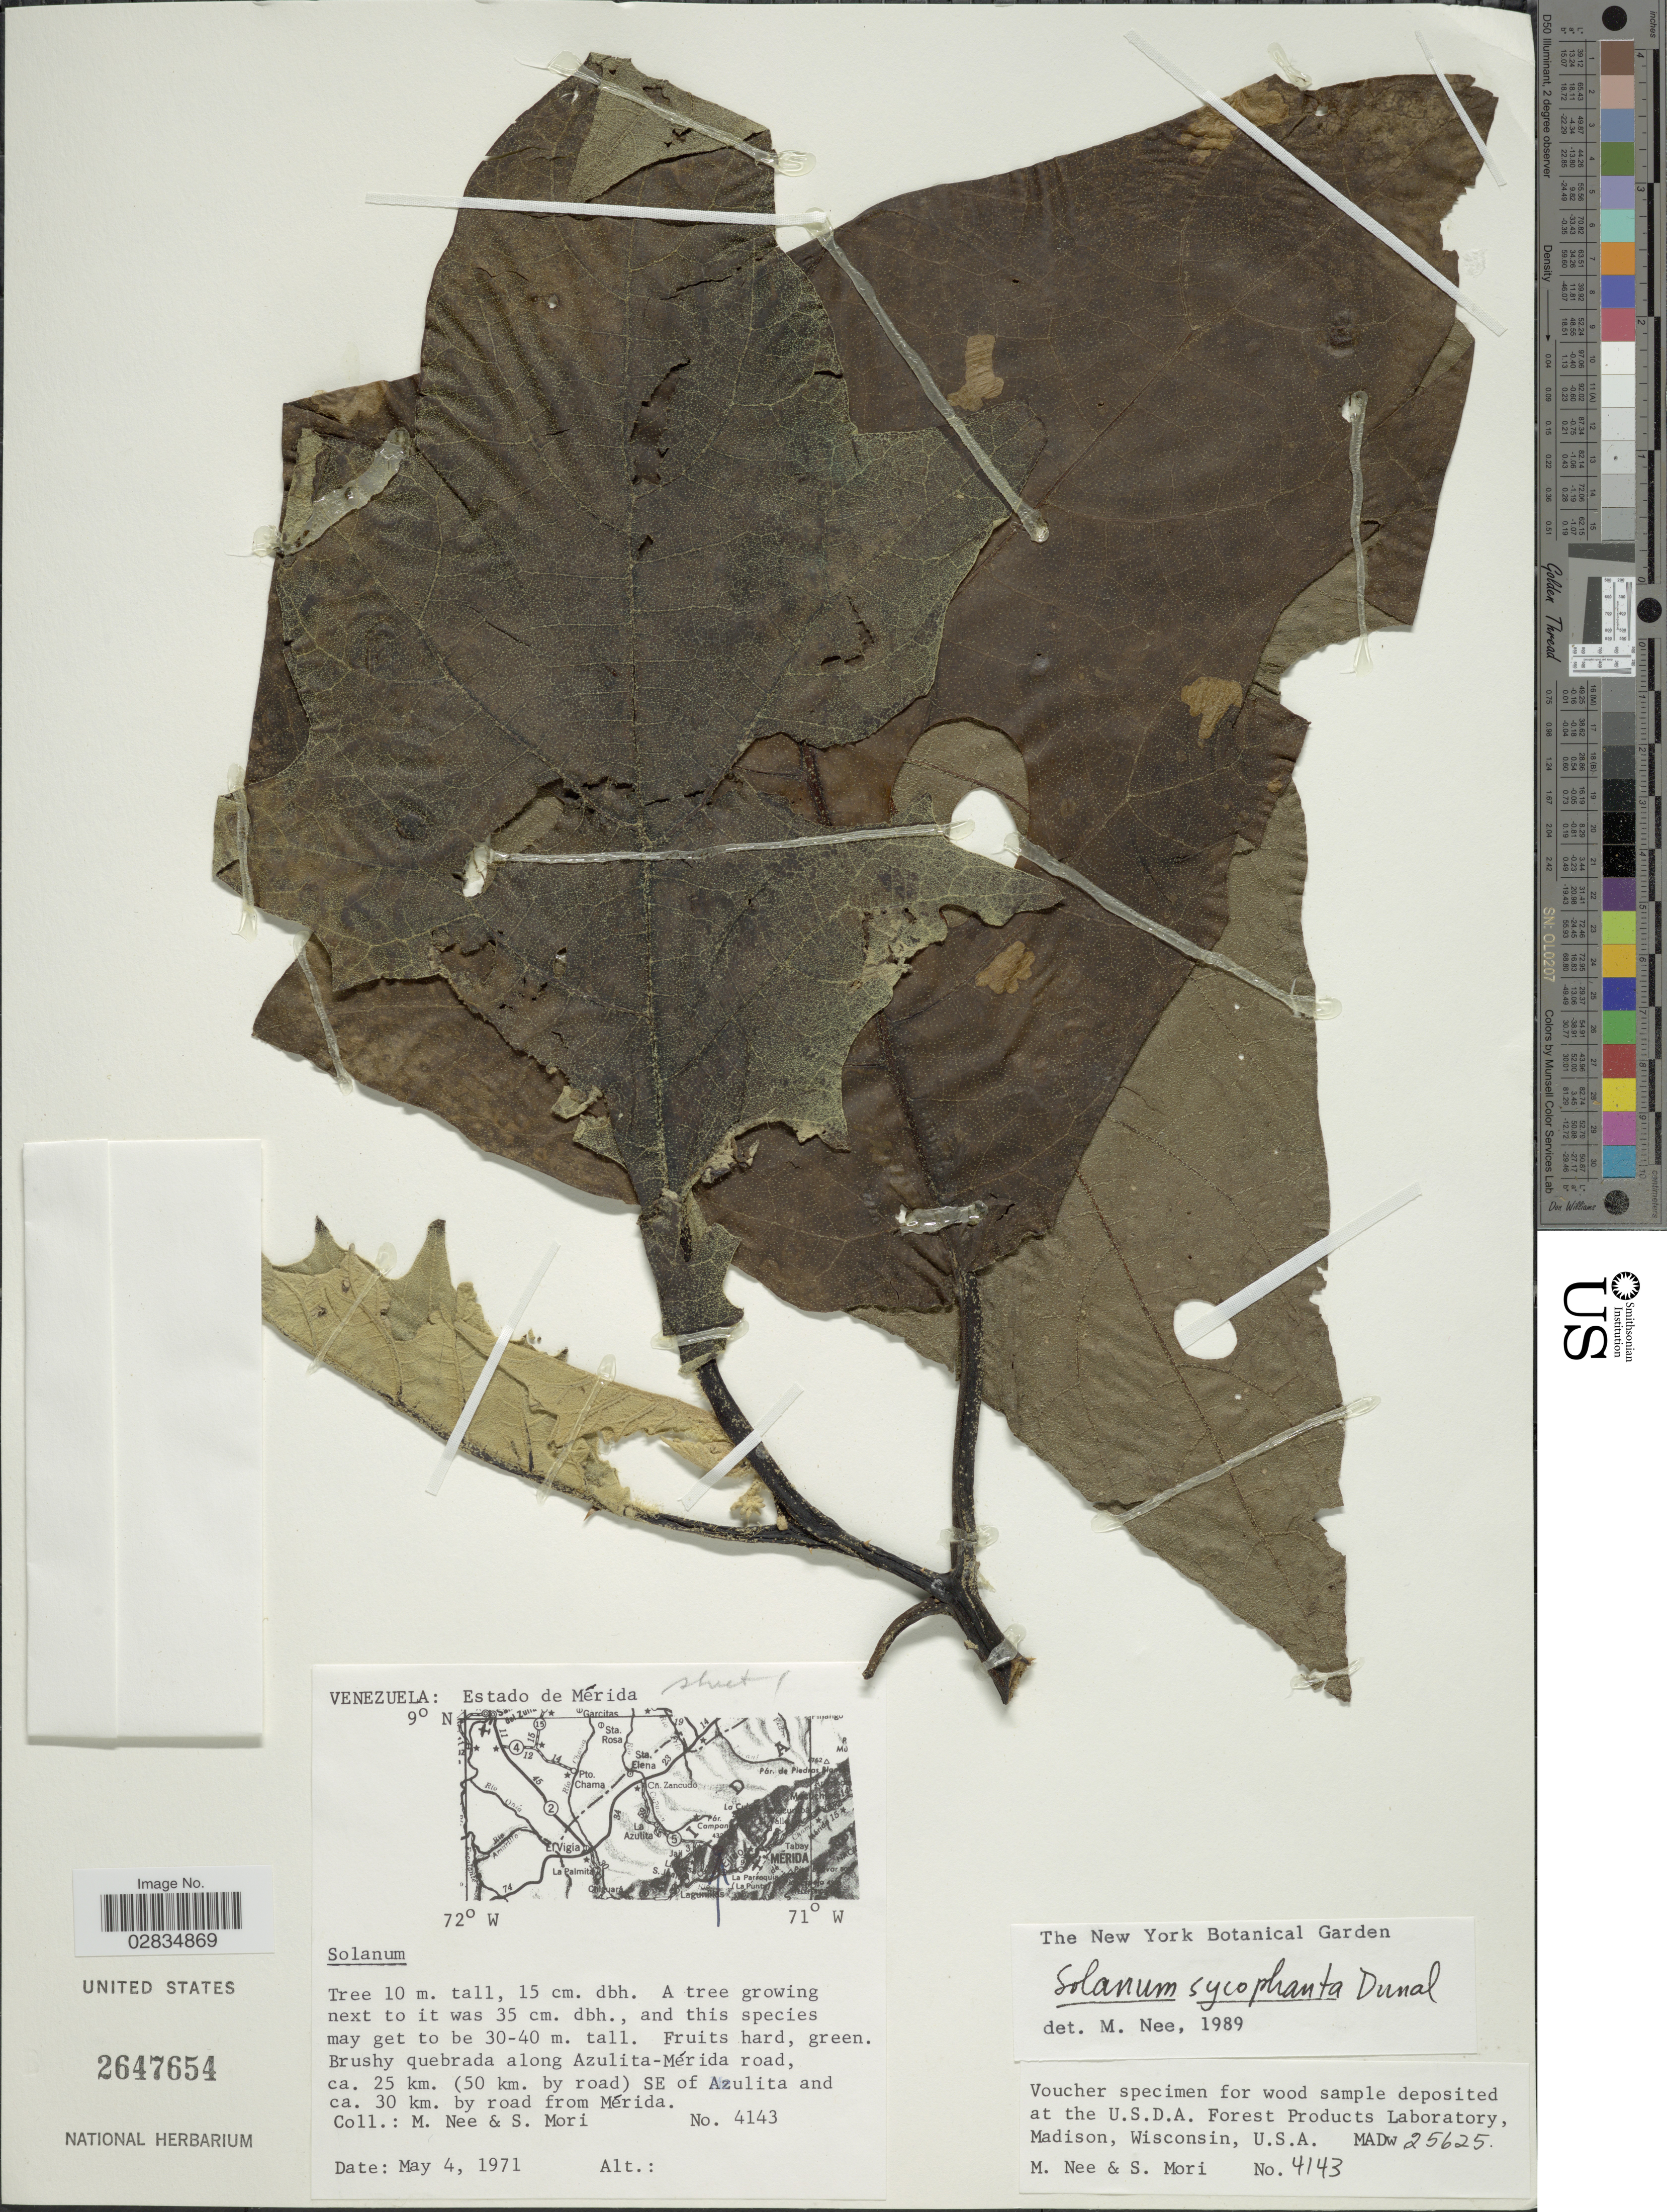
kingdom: Plantae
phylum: Tracheophyta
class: Magnoliopsida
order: Solanales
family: Solanaceae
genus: Solanum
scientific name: Solanum sycophanta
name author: Dunal in DC.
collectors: M. Nee & S. Mori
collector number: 4143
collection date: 1971-05-04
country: Venezuela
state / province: Mérida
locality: Quebrada along Azulita-Mérida road, ca. 25 km. (50 km. by road) SE of Azulita and ca. 30 km. by road from Mérida.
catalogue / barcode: US 2647654